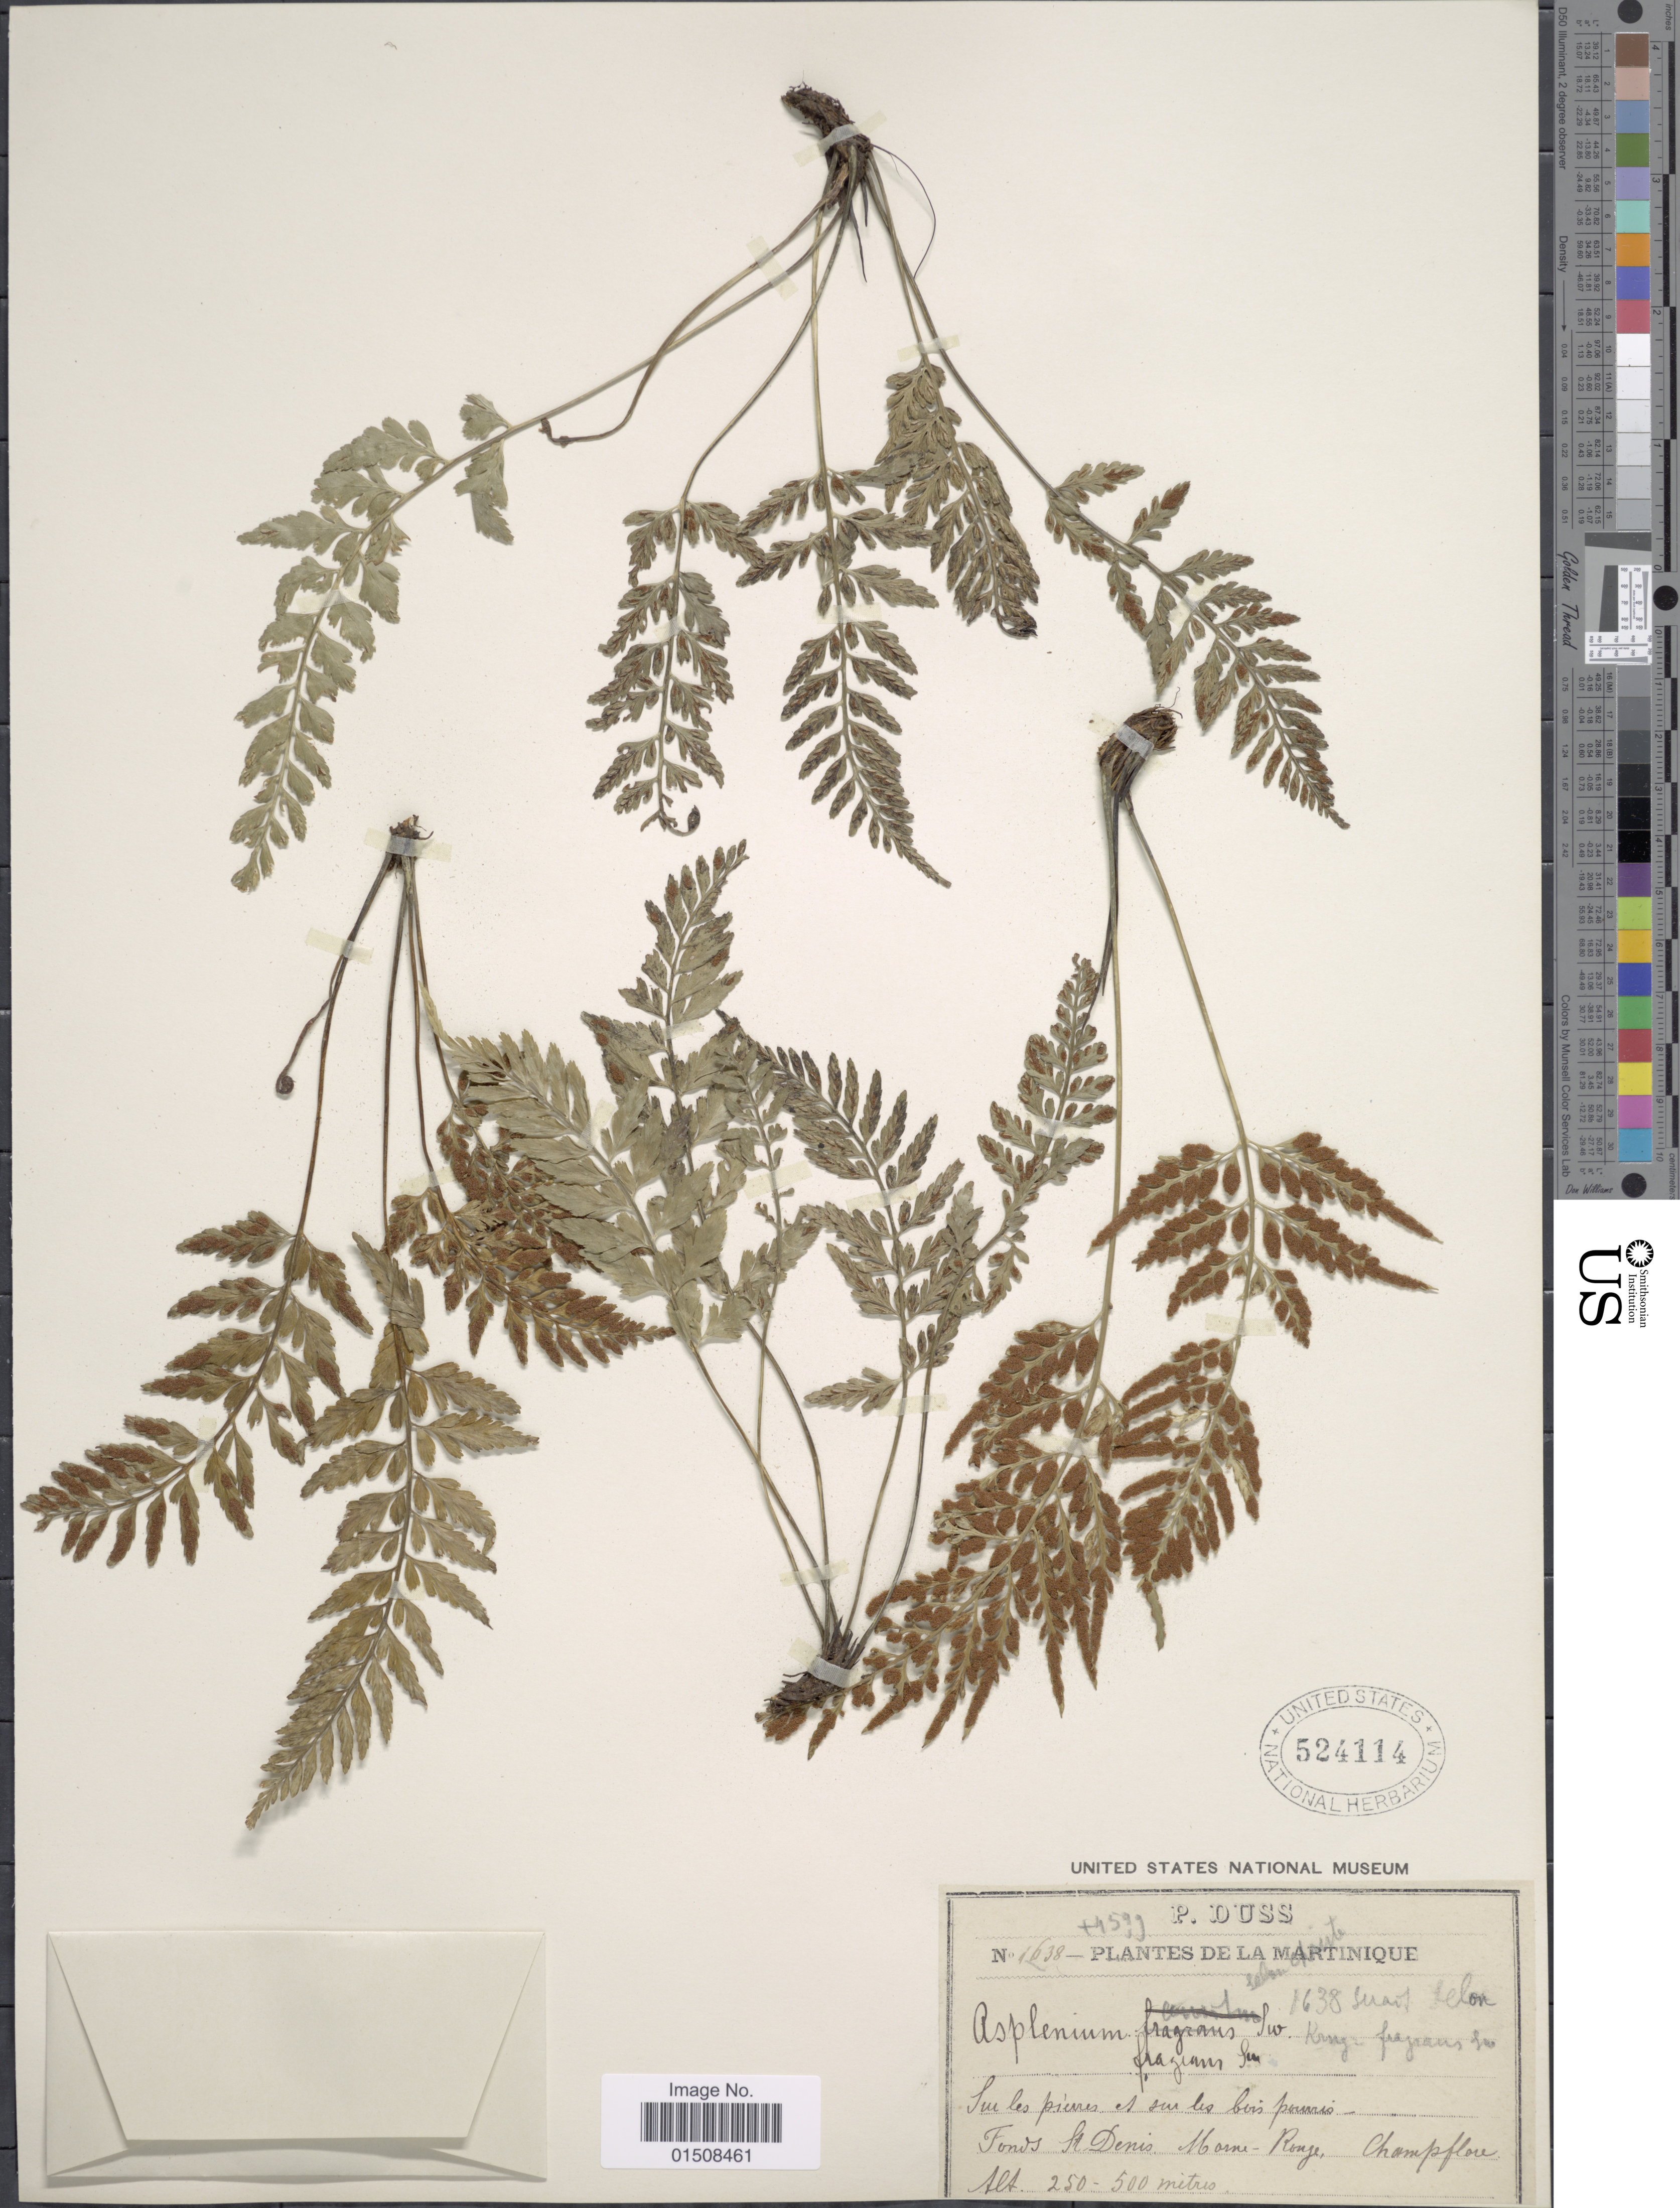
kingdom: Plantae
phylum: Tracheophyta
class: Polypodiopsida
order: Polypodiales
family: Aspleniaceae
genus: Asplenium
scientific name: Asplenium auritum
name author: Sw.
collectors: Père Duss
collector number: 1638/4599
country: Martinique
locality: Sur les pierres et sur les bois pourris, Fonds St. Denis, Morne-Rouge, Champflore.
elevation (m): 250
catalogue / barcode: US 524114